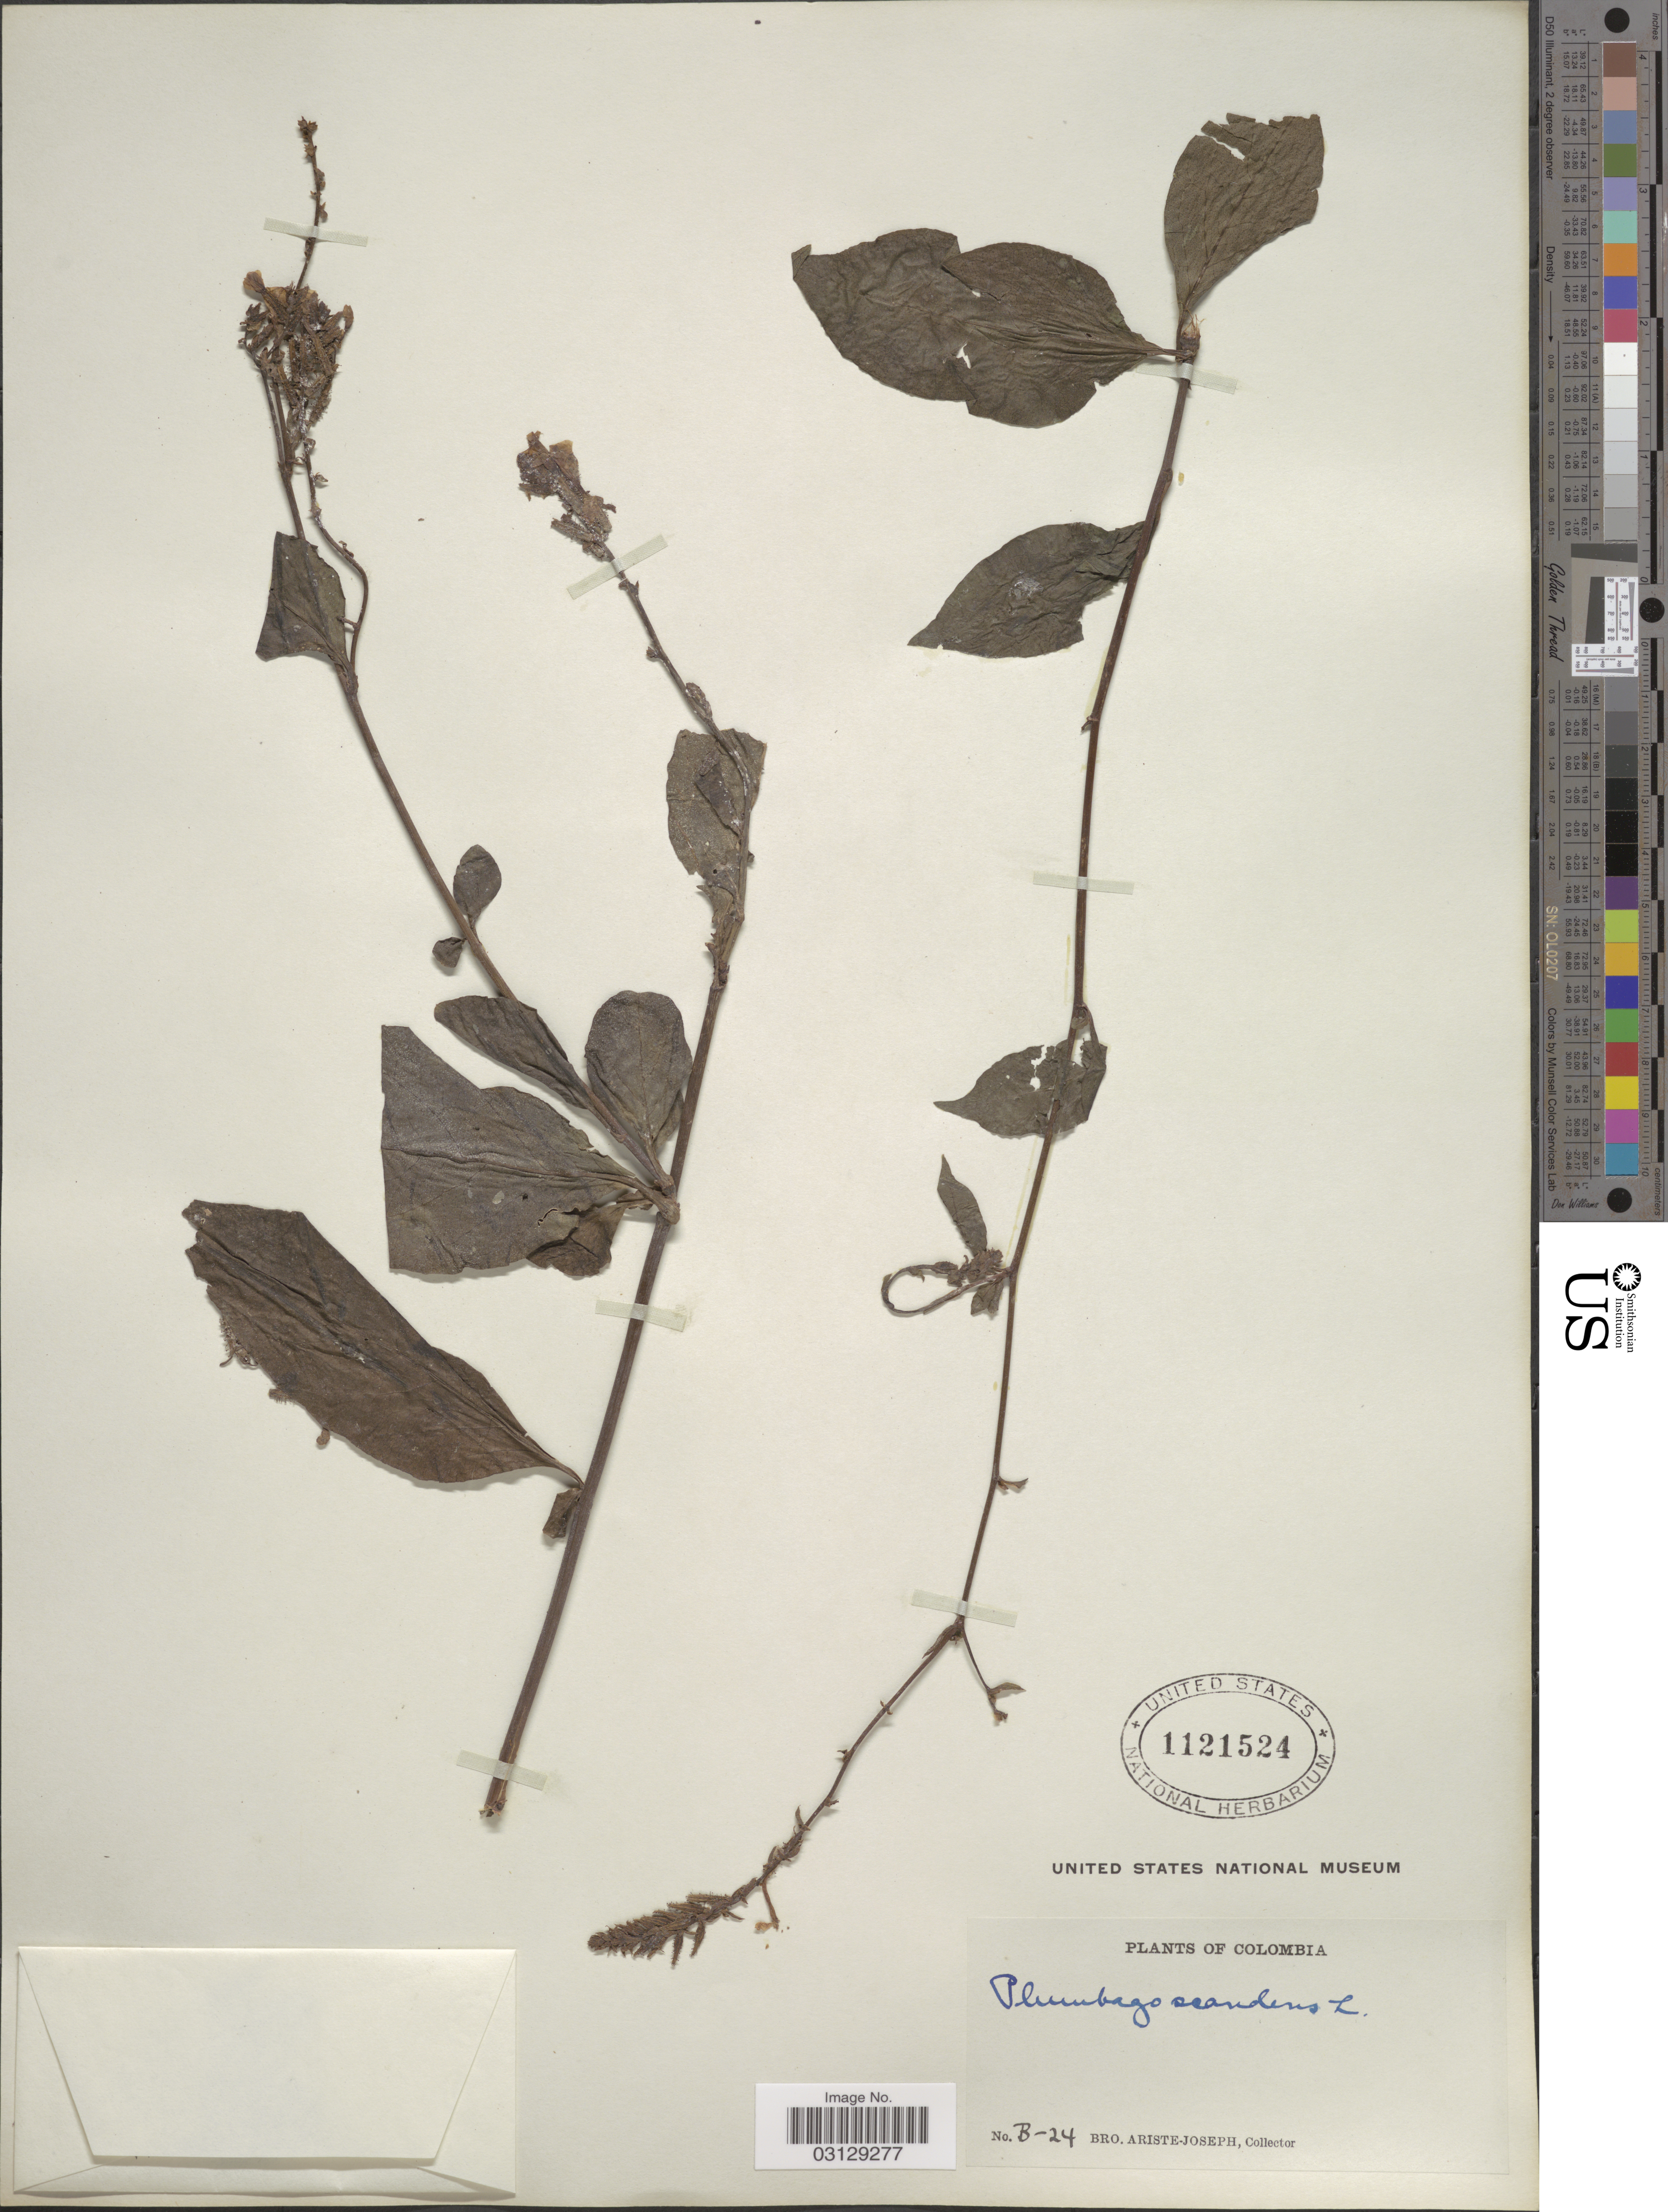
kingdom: Plantae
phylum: Tracheophyta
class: Magnoliopsida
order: Caryophyllales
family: Plumbaginaceae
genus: Plumbago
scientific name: Plumbago scandens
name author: L.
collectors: Bro. Ariste-Joseph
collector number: B-24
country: Colombia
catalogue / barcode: US 1121524